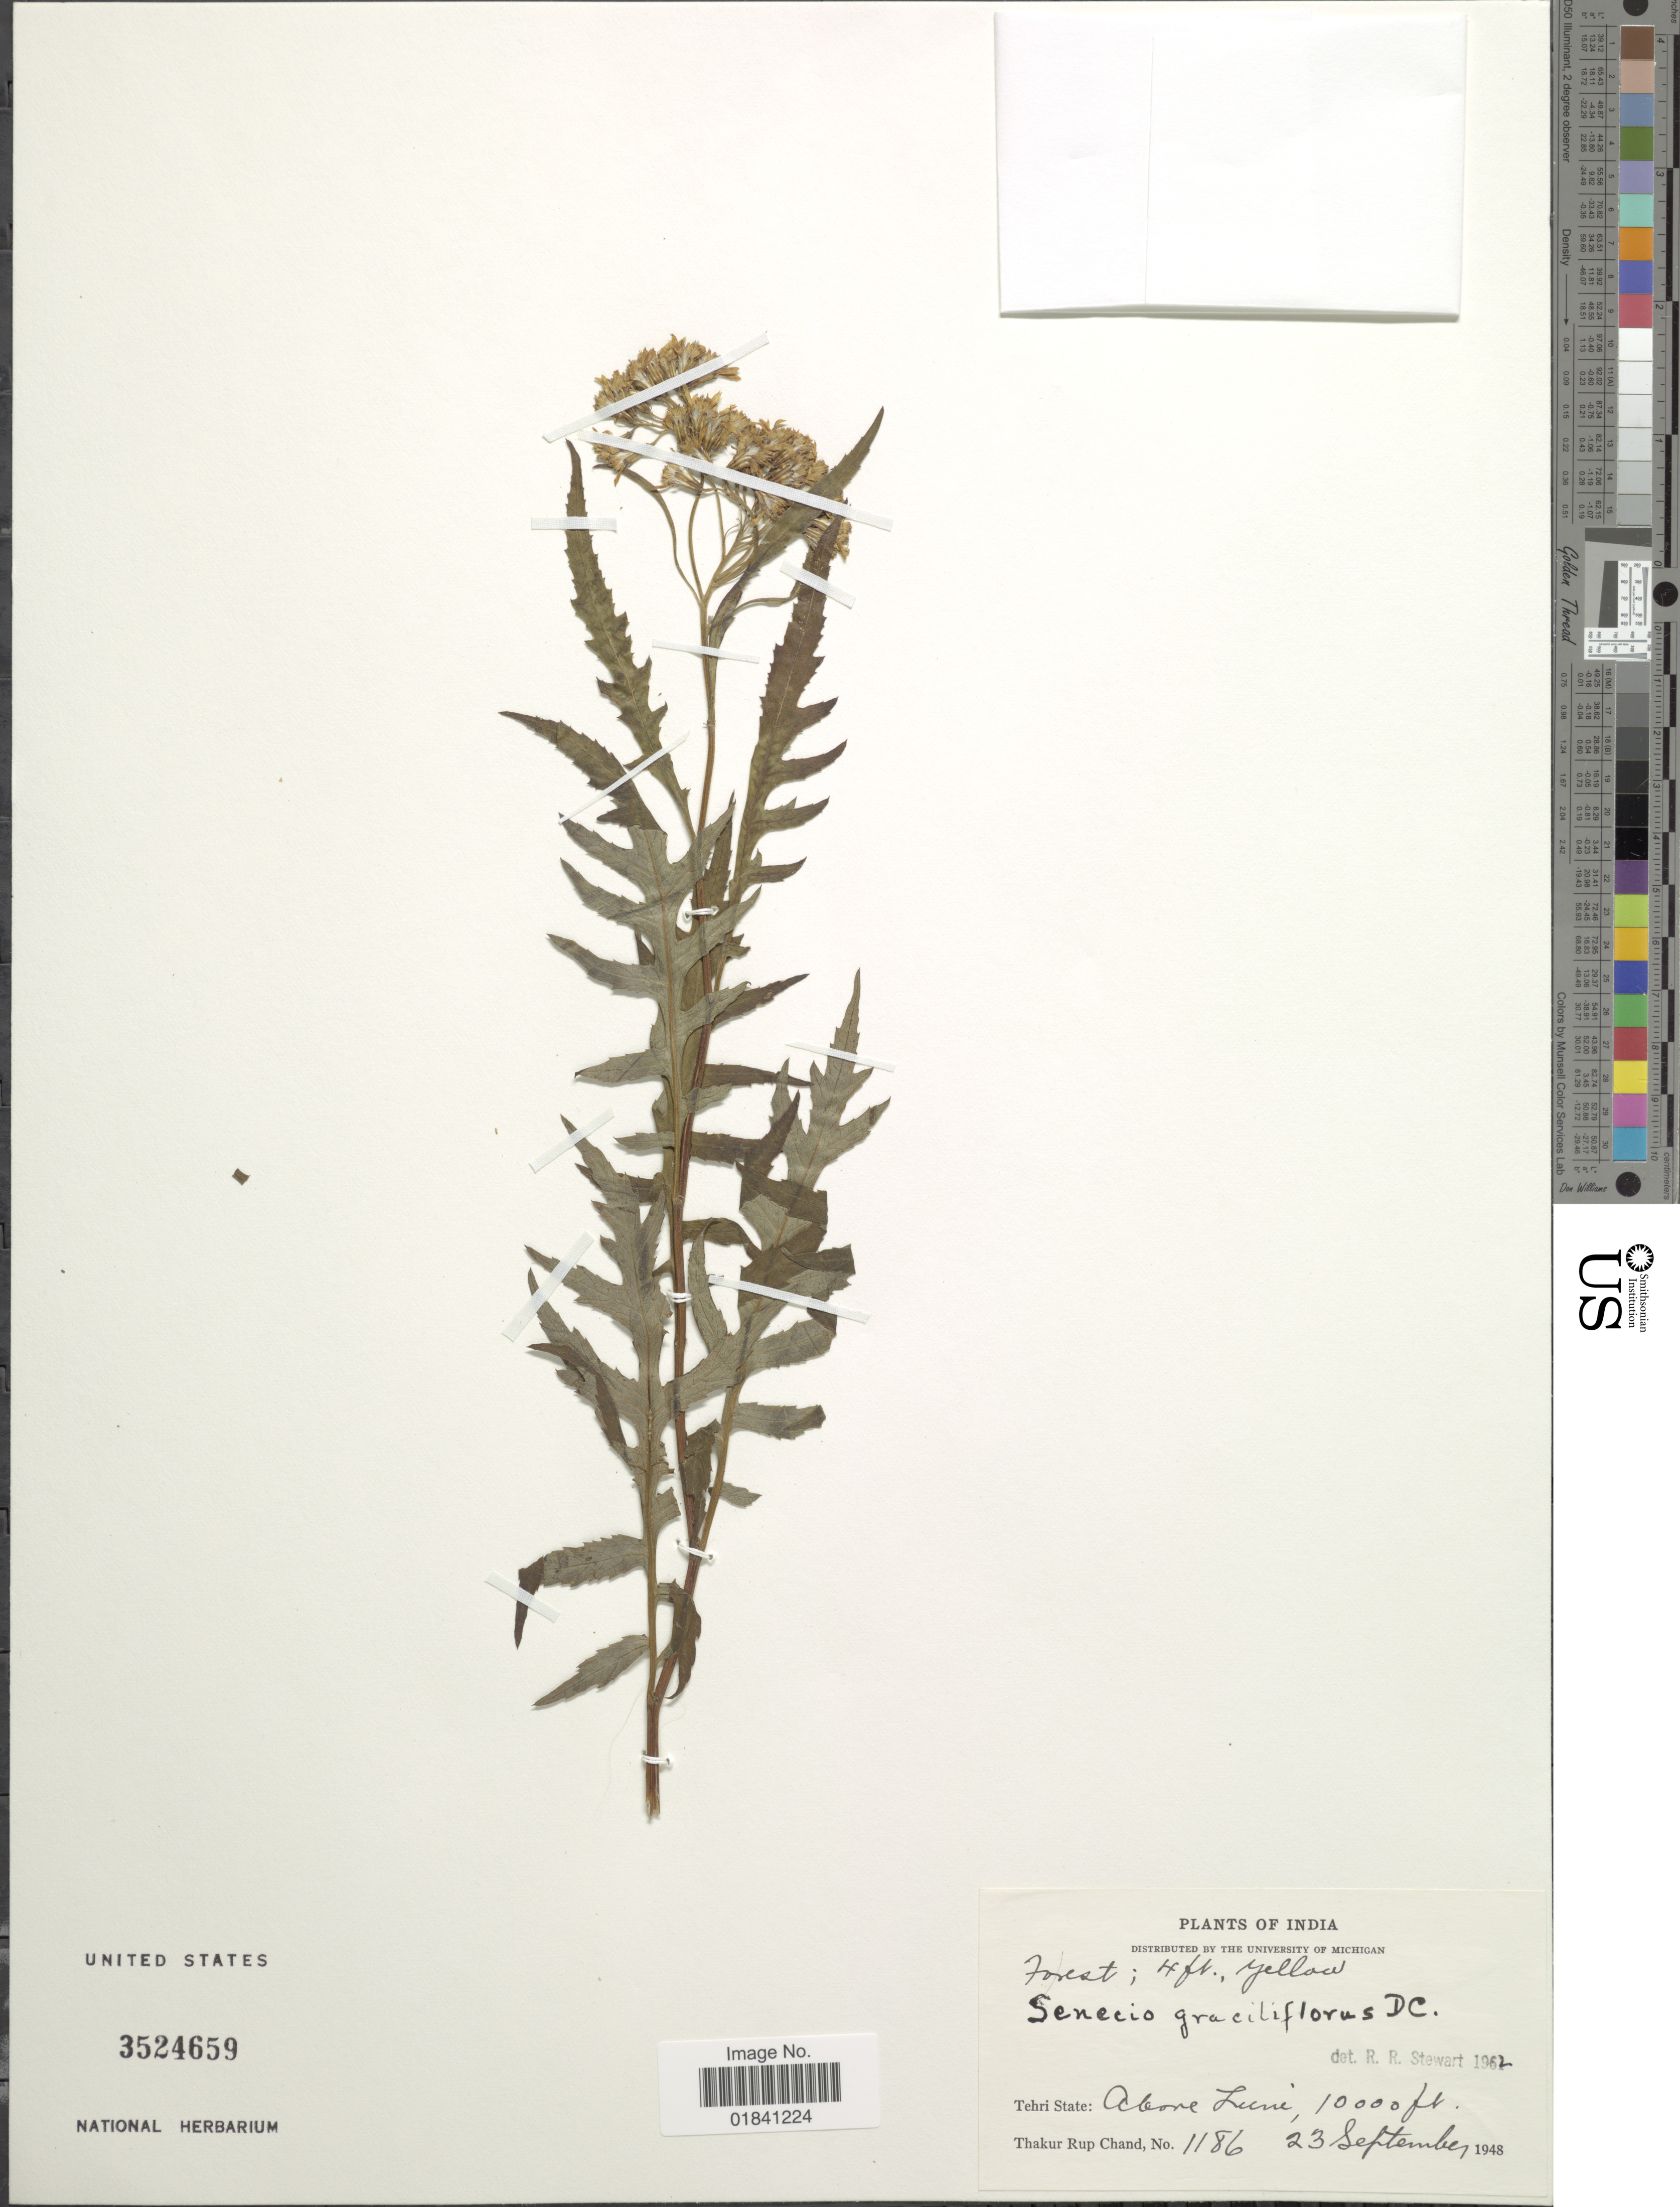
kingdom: Plantae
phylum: Tracheophyta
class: Magnoliopsida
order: Asterales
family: Asteraceae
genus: Senecio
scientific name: Senecio royleanus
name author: DC.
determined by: Ren, C.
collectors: T. R. Chand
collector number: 1186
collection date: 1948-09-23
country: India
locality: Tehri State: Above Luni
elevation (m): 3048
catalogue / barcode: US 3524659